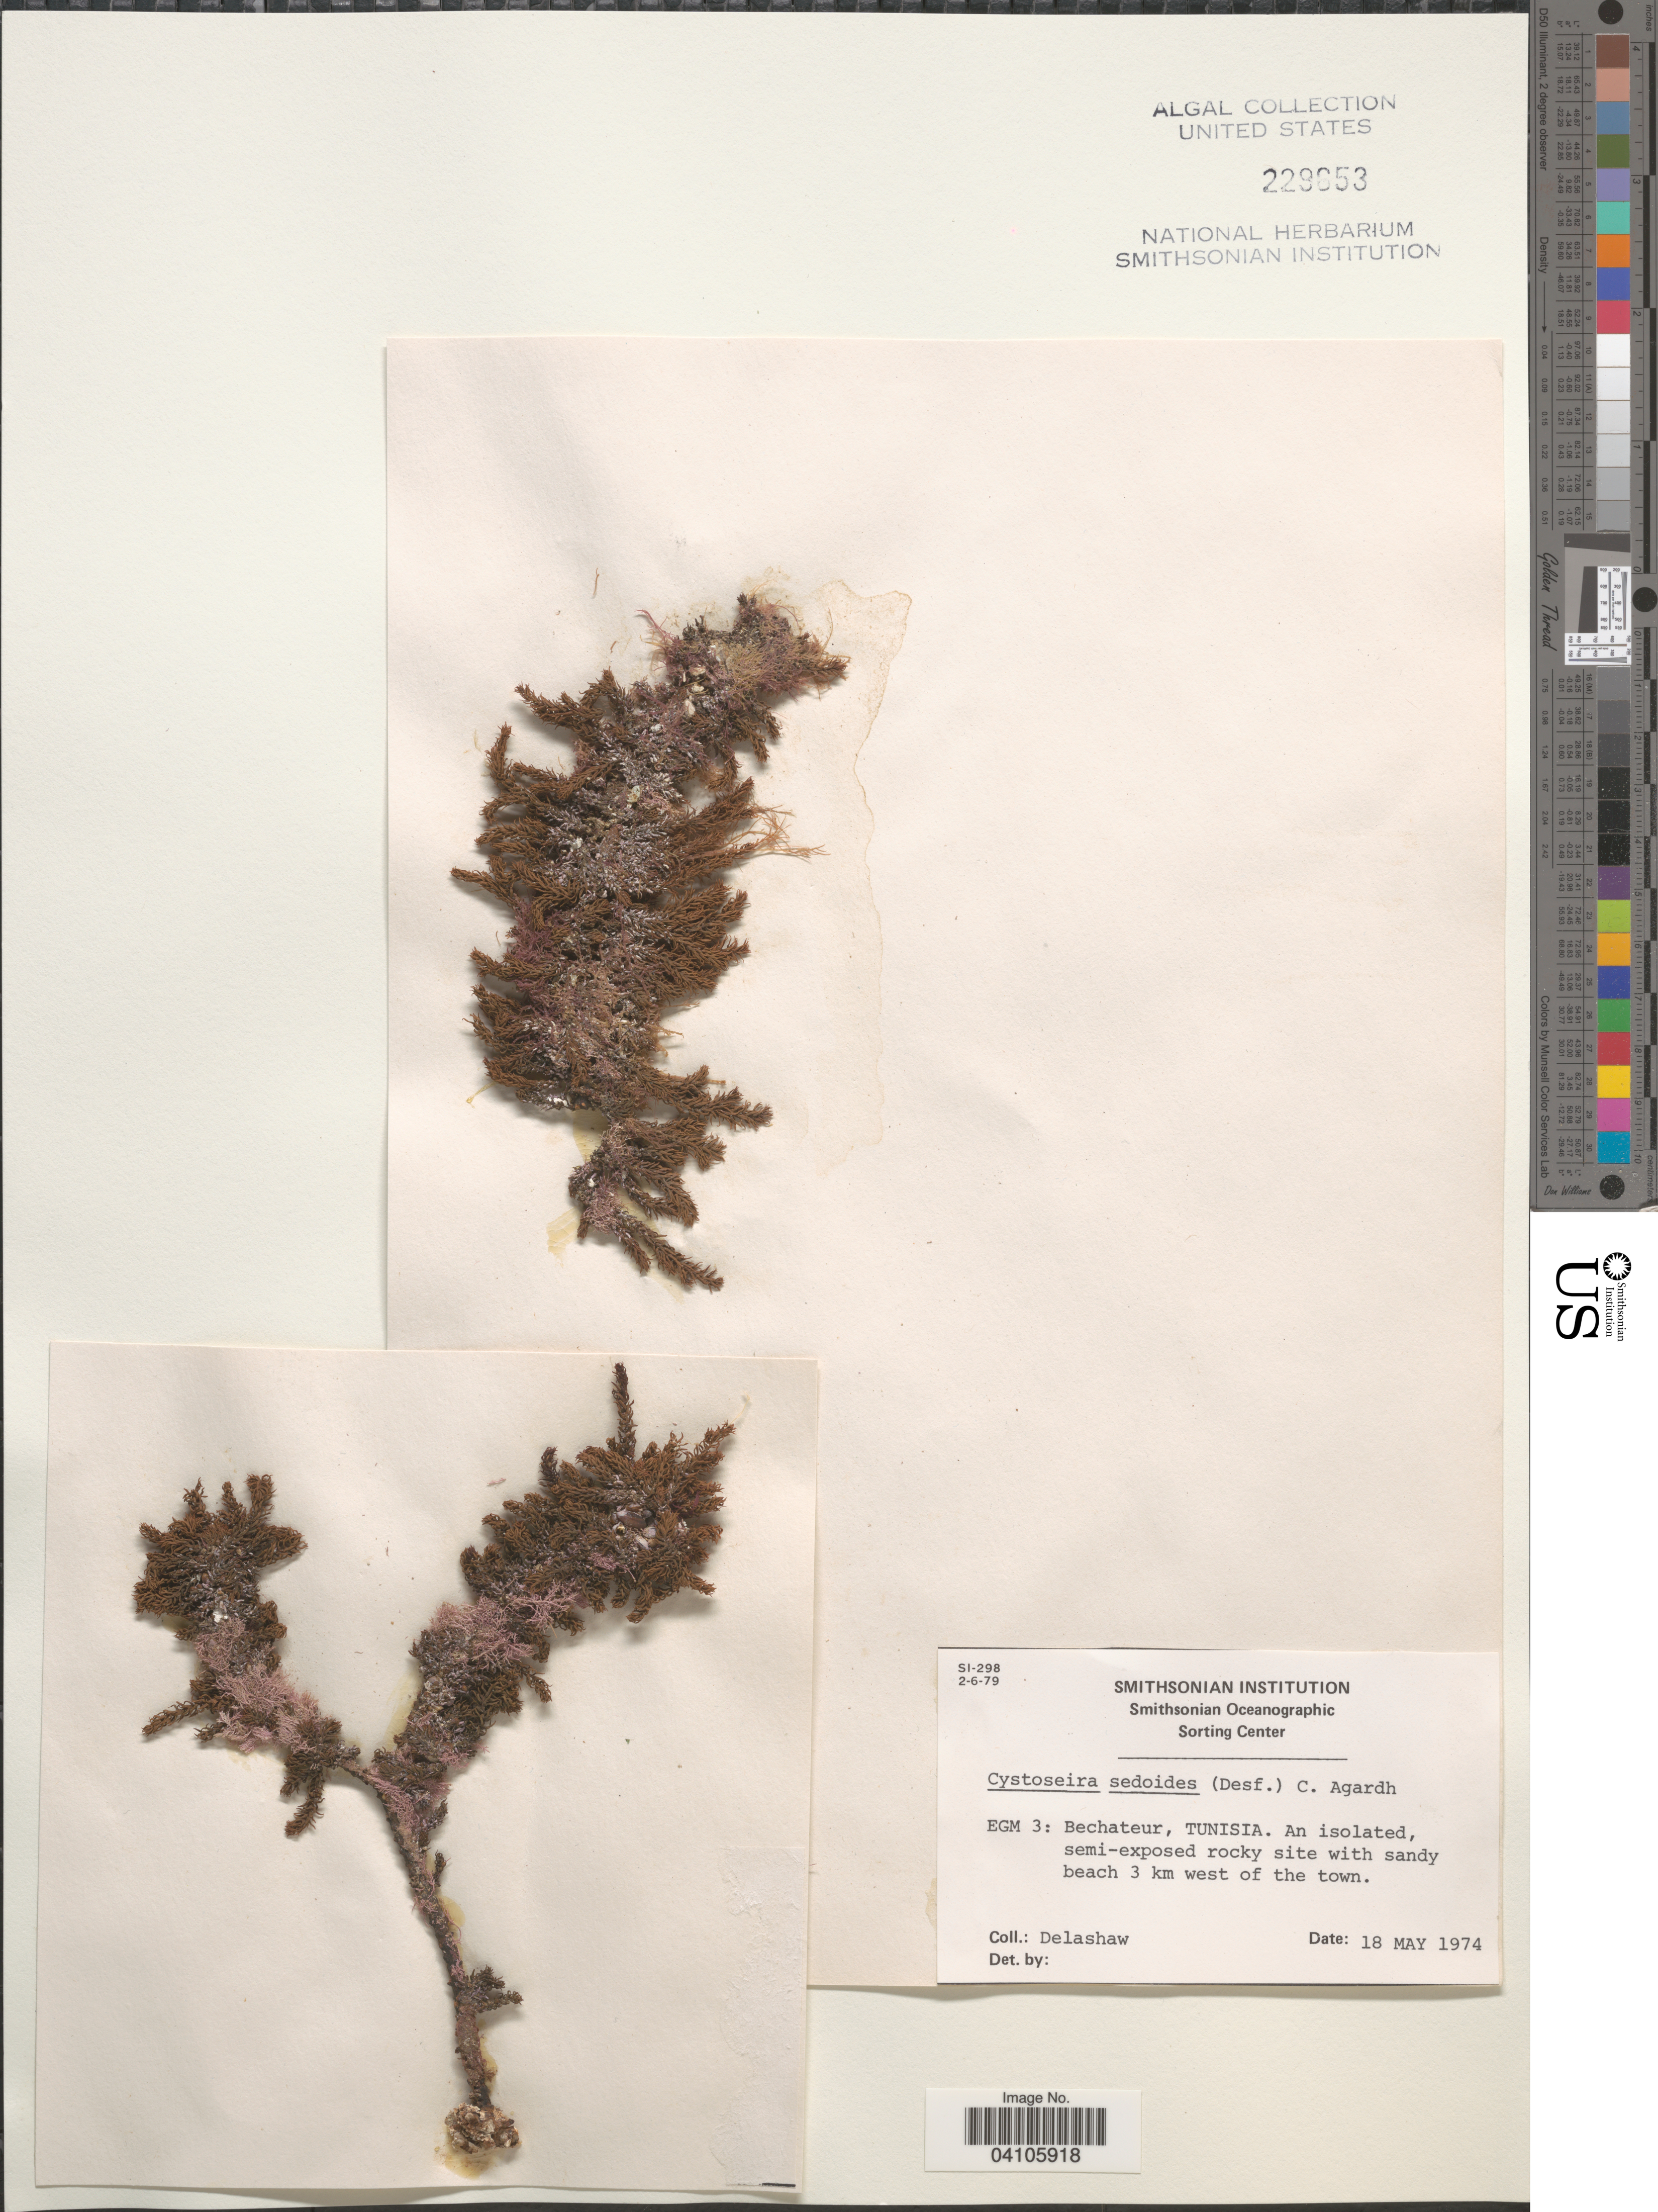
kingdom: Chromista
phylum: Ochrophyta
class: Phaeophyceae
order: Fucales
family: Sargassaceae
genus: Ericaria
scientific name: Ericaria sedoides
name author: Neiva & E.A. Serrão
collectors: -. Delashaw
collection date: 1974-05-18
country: Tunisia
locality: EGM 3: Bechateur. An isolated, semi-exposed rocky site with sandy beach 3 km west of the town.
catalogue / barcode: US 229653